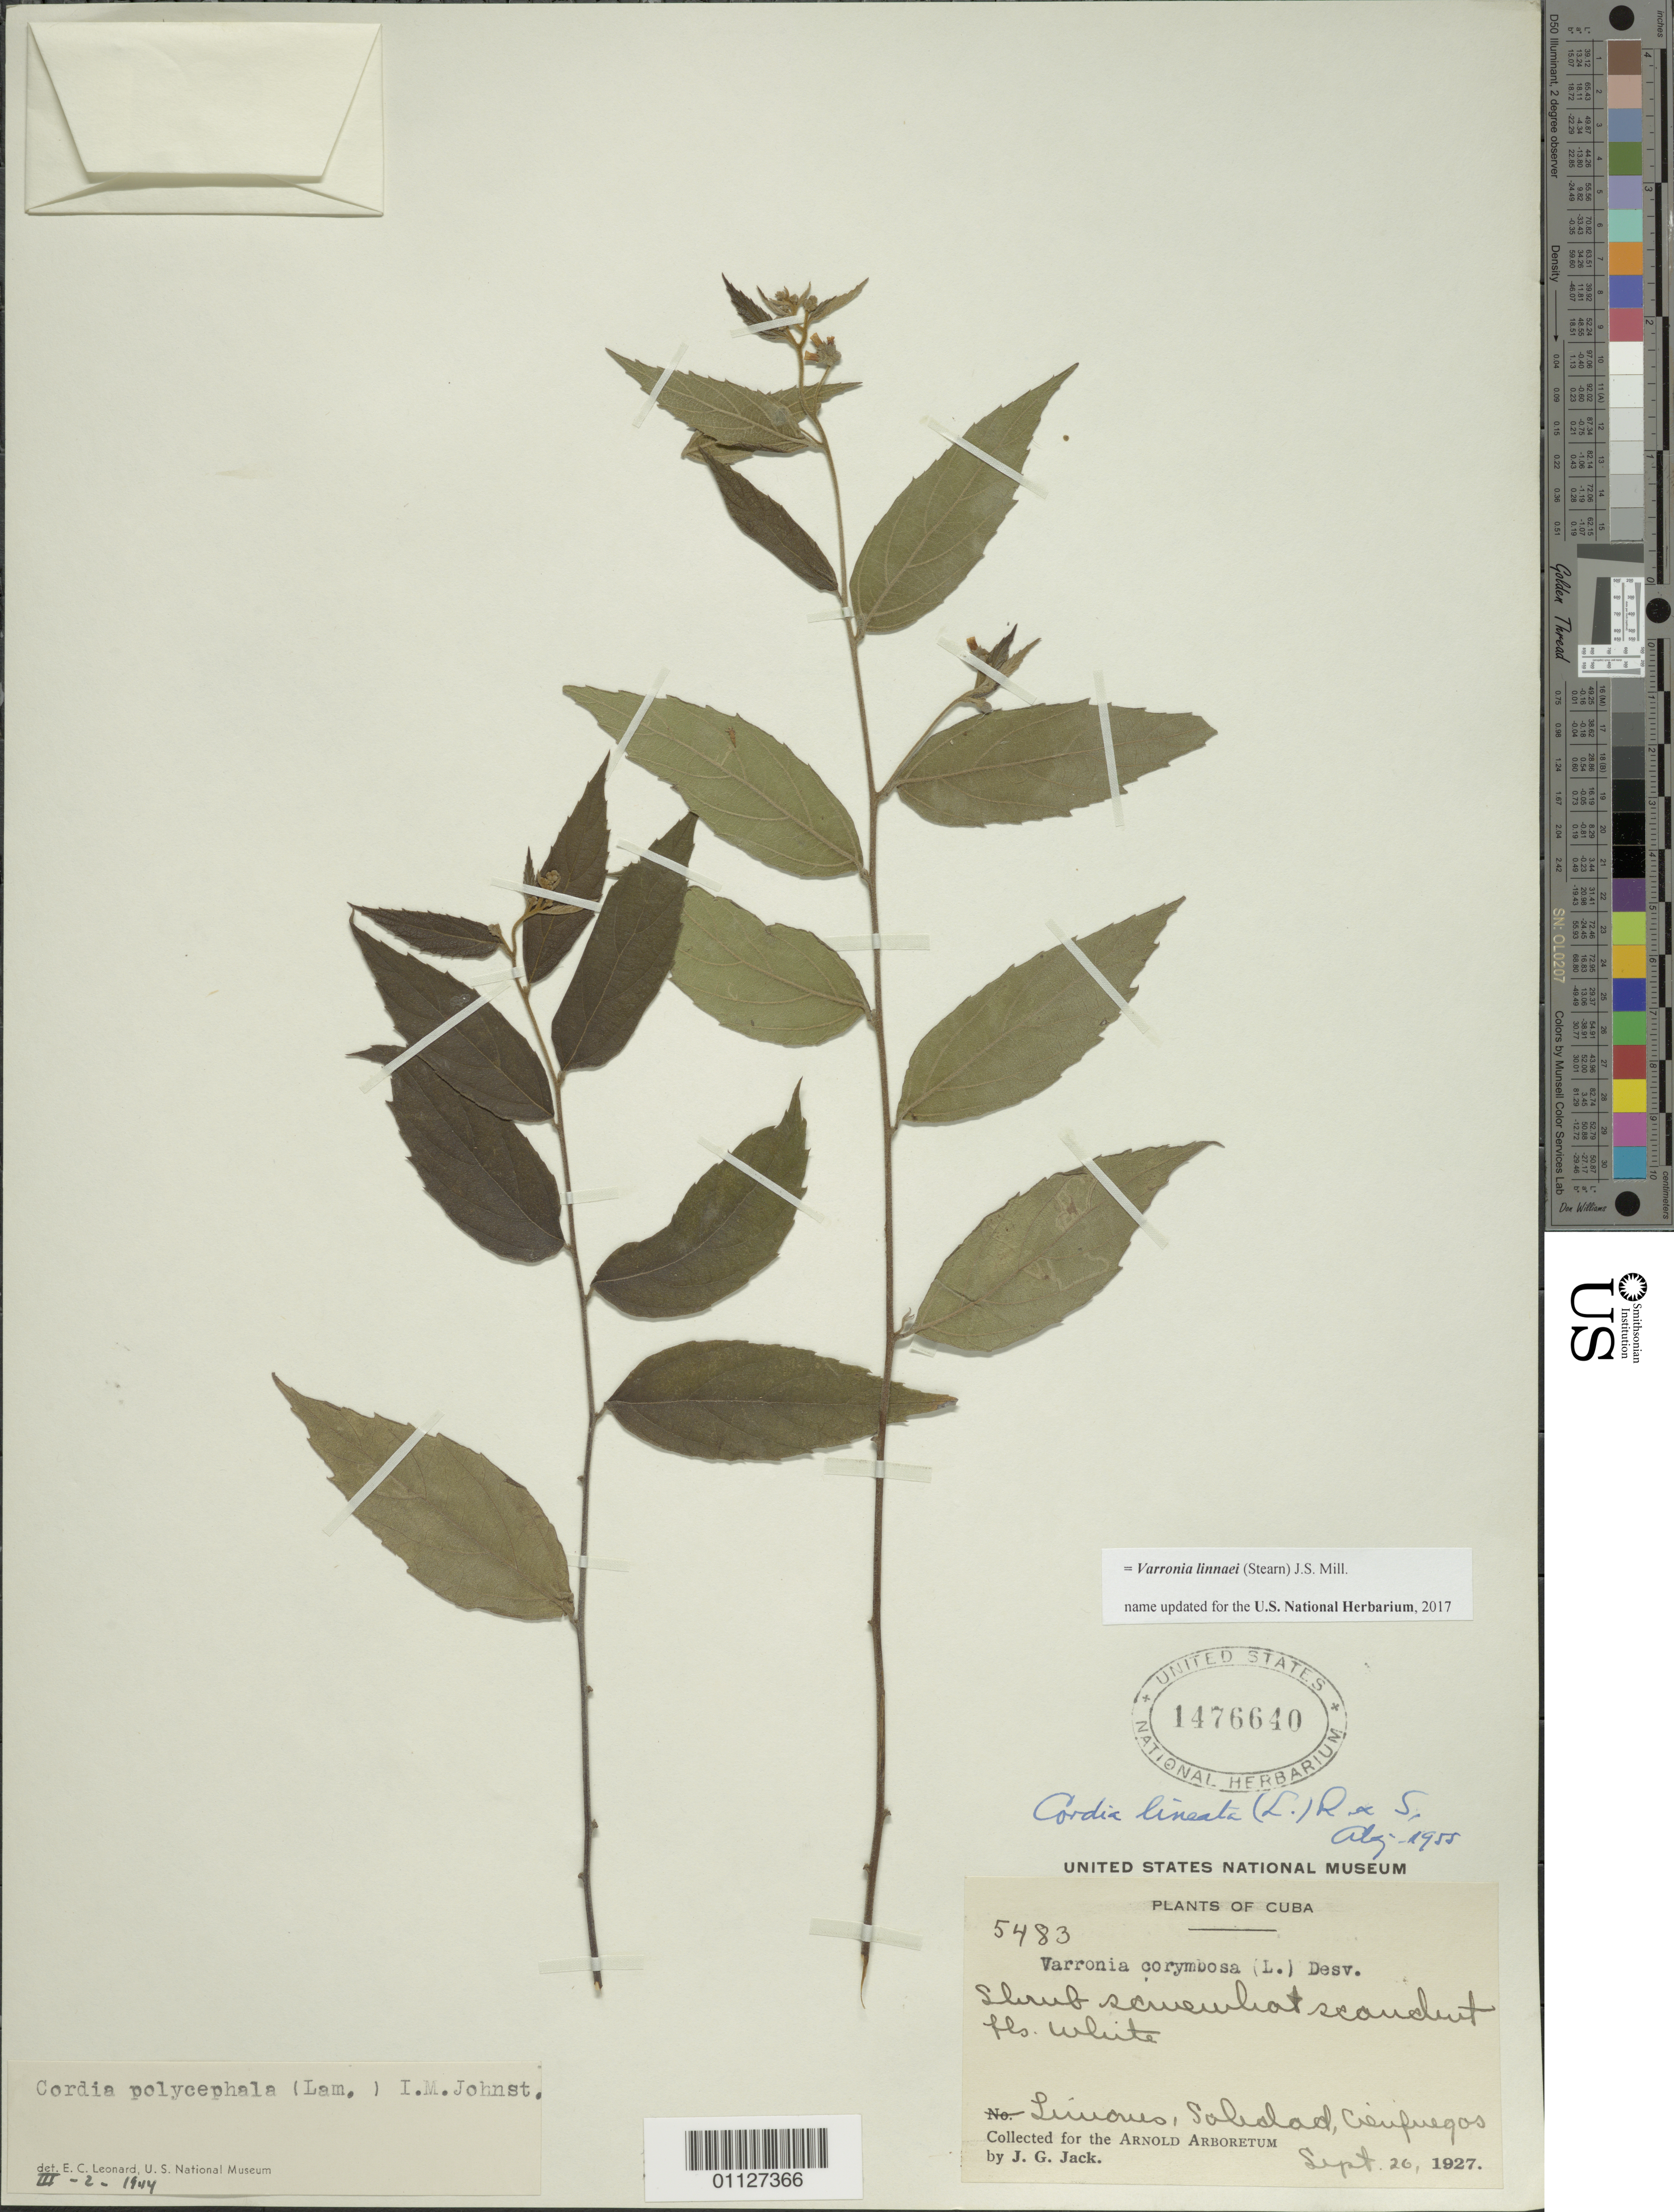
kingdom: Plantae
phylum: Tracheophyta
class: Magnoliopsida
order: Boraginales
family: Cordiaceae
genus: Varronia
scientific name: Varronia linnaei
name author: (Stearn) J.S. Mill.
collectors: J. G. Jack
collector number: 5483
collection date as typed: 20 Sep 1927 or 26 Sep 1927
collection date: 1927-09-20 or 1927-09-26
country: Cuba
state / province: Cienfuegos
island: Cuba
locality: Limones, Soledad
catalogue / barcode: US 1476640